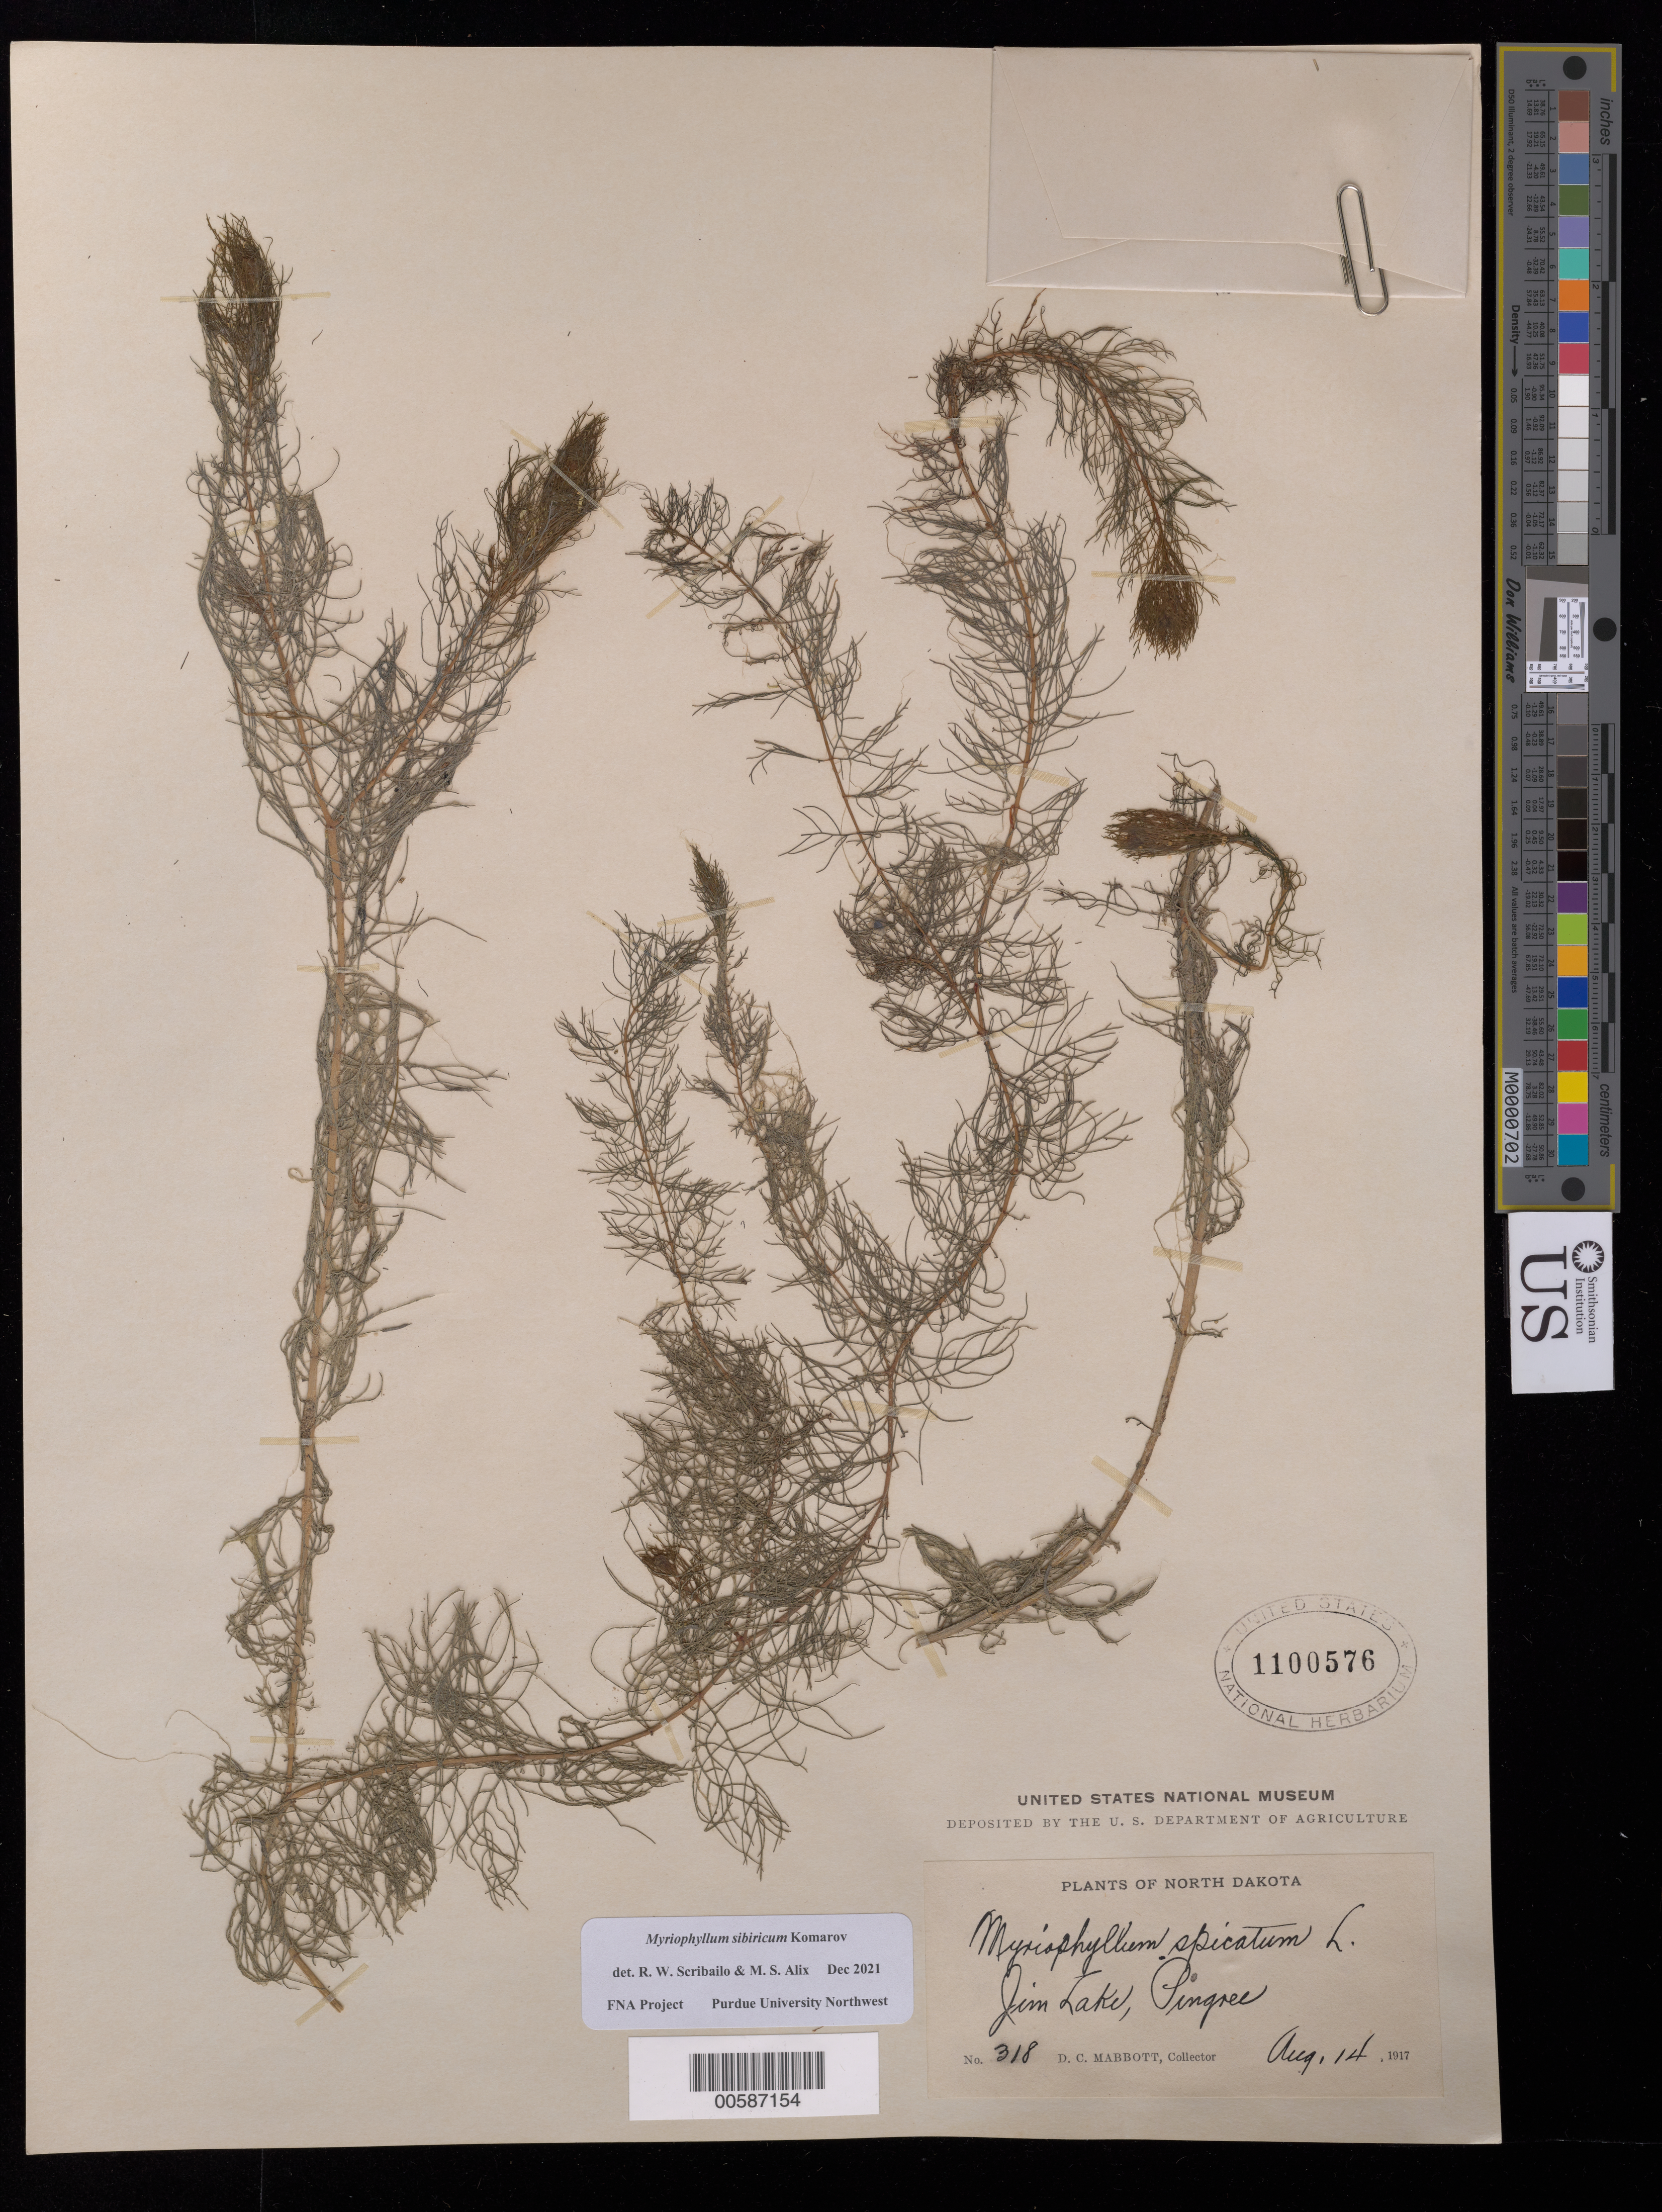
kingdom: Plantae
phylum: Tracheophyta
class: Magnoliopsida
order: Saxifragales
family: Haloragaceae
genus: Myriophyllum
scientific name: Myriophyllum sibiricum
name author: Kom.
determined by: Scribailo, R. W.; Alix, M. S.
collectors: D. Mabbott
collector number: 318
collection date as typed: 14 Aug 1917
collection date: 1917-08-14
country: United States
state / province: North Dakota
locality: Jim Lake, Pingree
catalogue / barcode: US 1100576